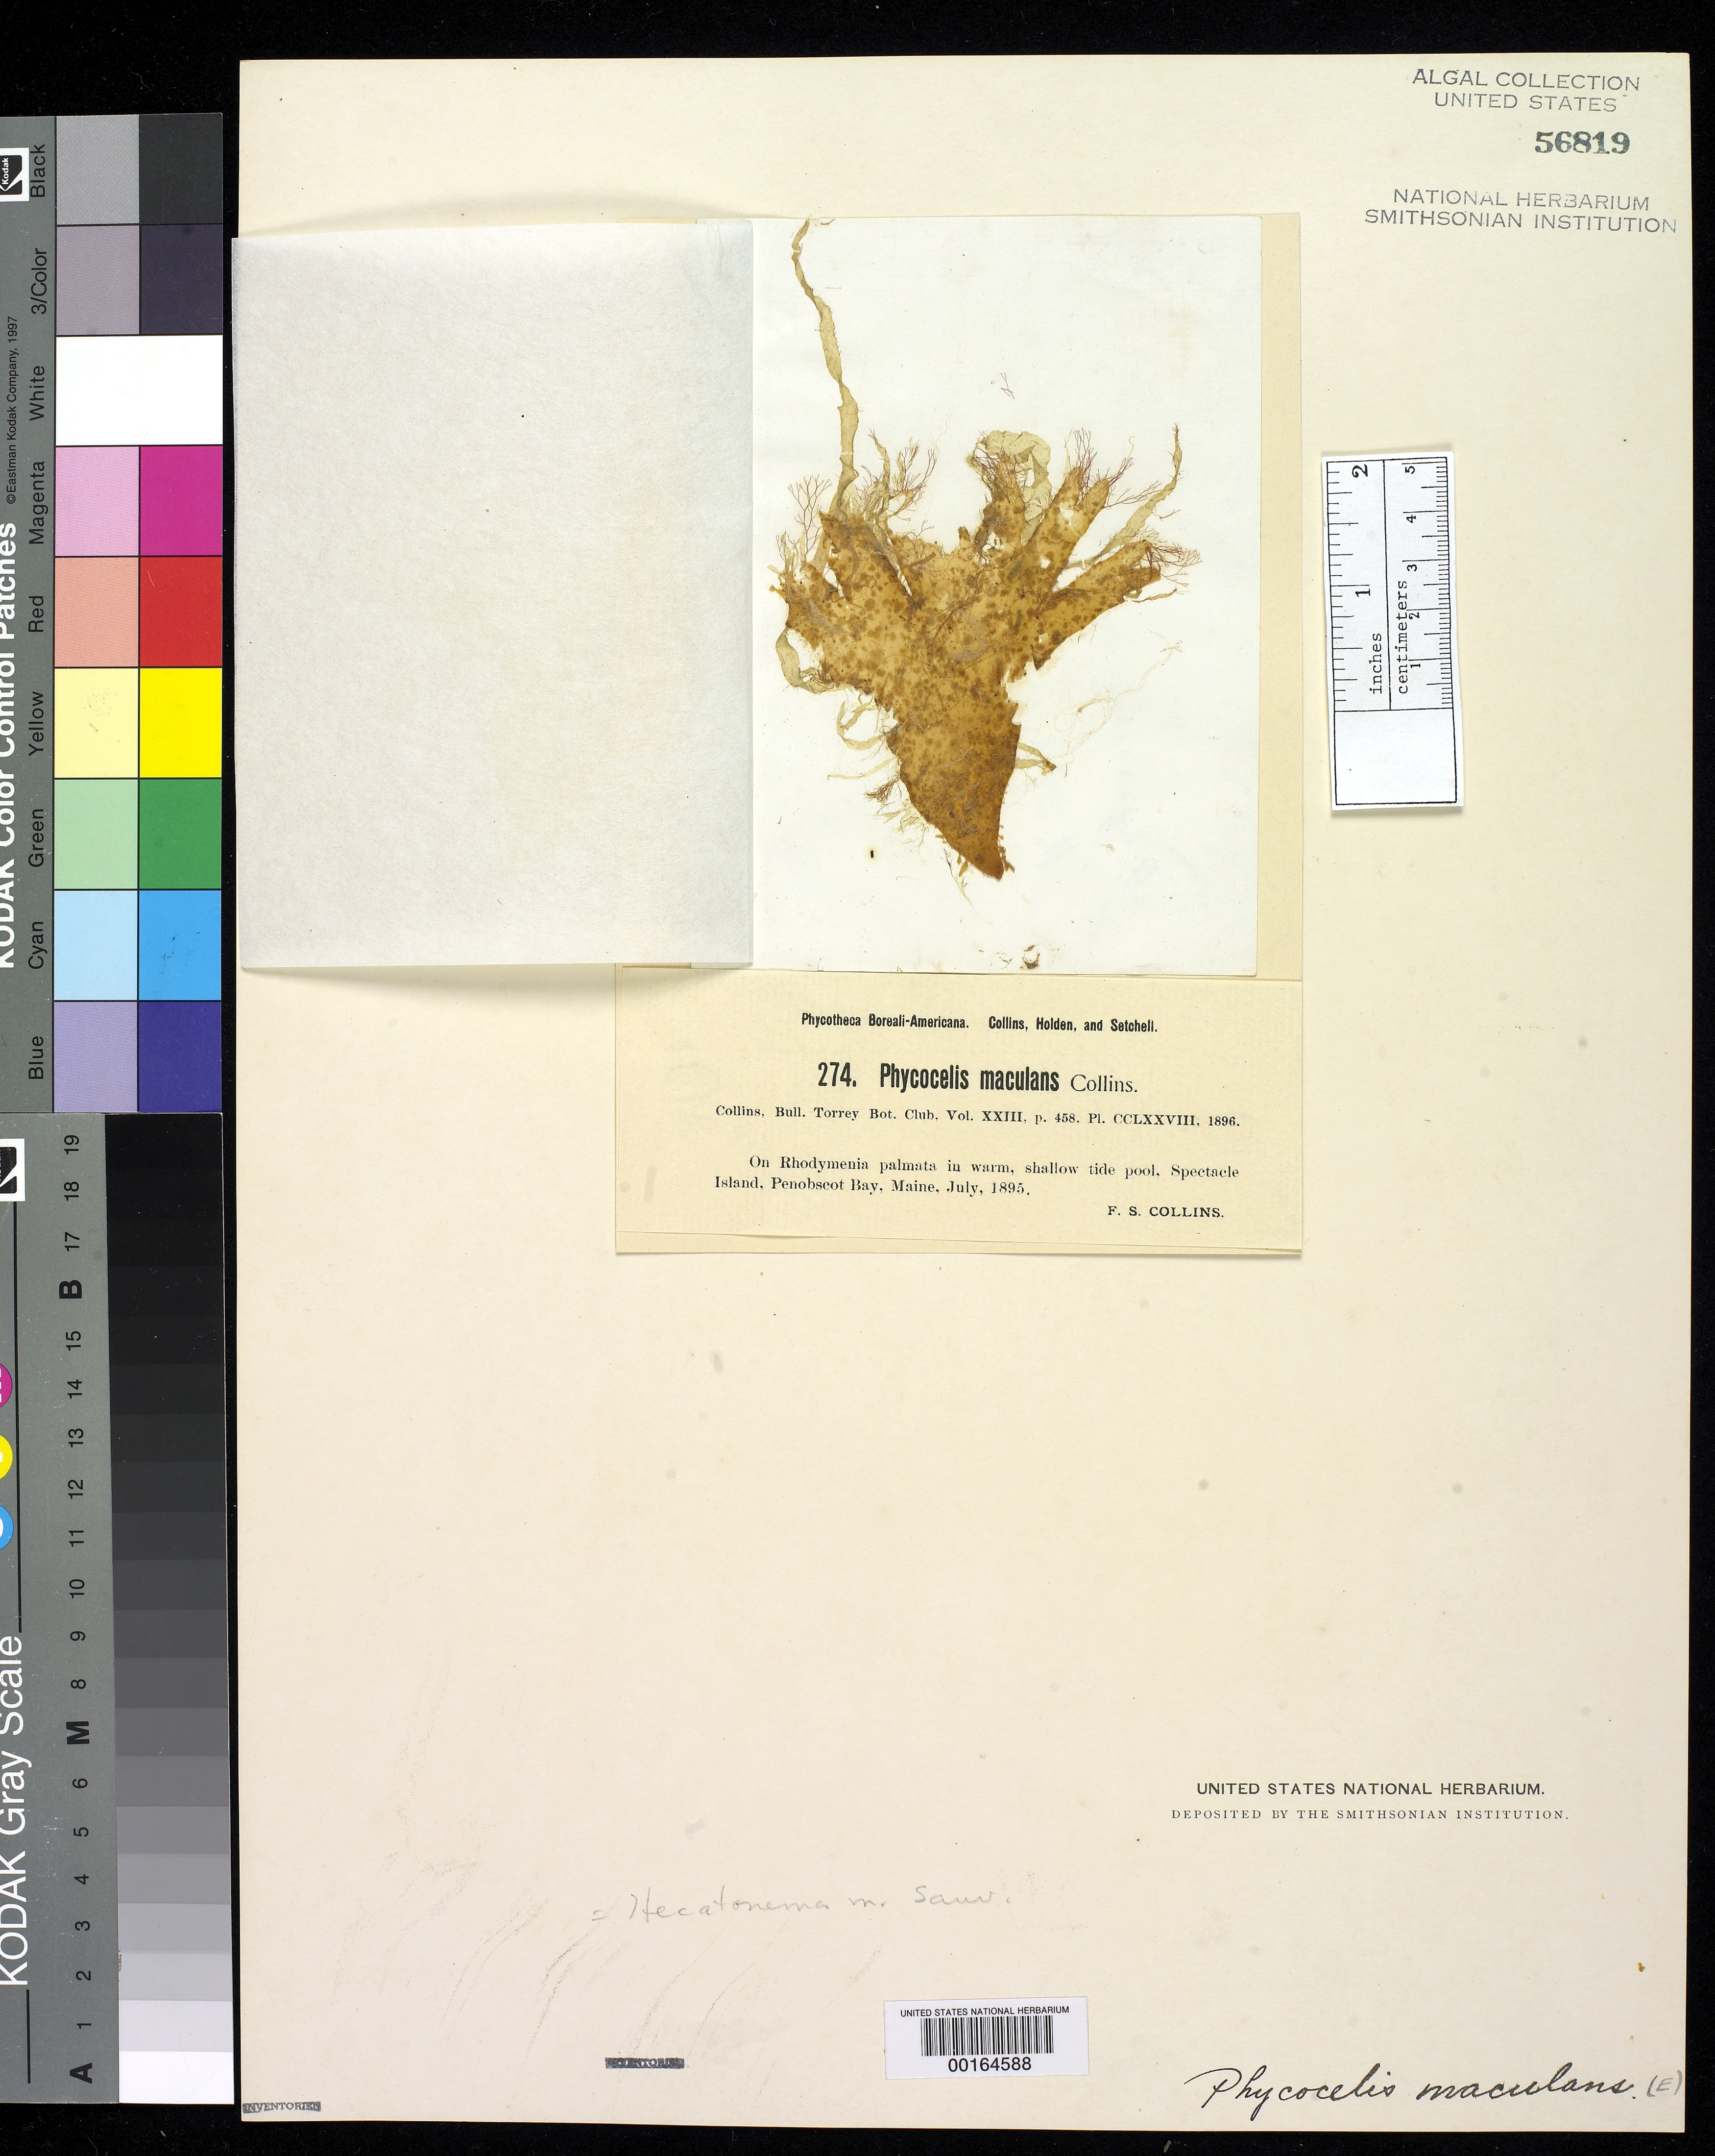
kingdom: Chromista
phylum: Ochrophyta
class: Phaeophyceae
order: Ectocarpales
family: Chordariaceae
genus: Phycocelis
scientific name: Phycocelis maculans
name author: Collins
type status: Isotype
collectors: F. Collins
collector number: PB-A 274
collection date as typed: Jul 1895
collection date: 1895-07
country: United States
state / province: Maine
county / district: Hancock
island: Spectacle Island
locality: Penobscot Bay.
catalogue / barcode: US 56819